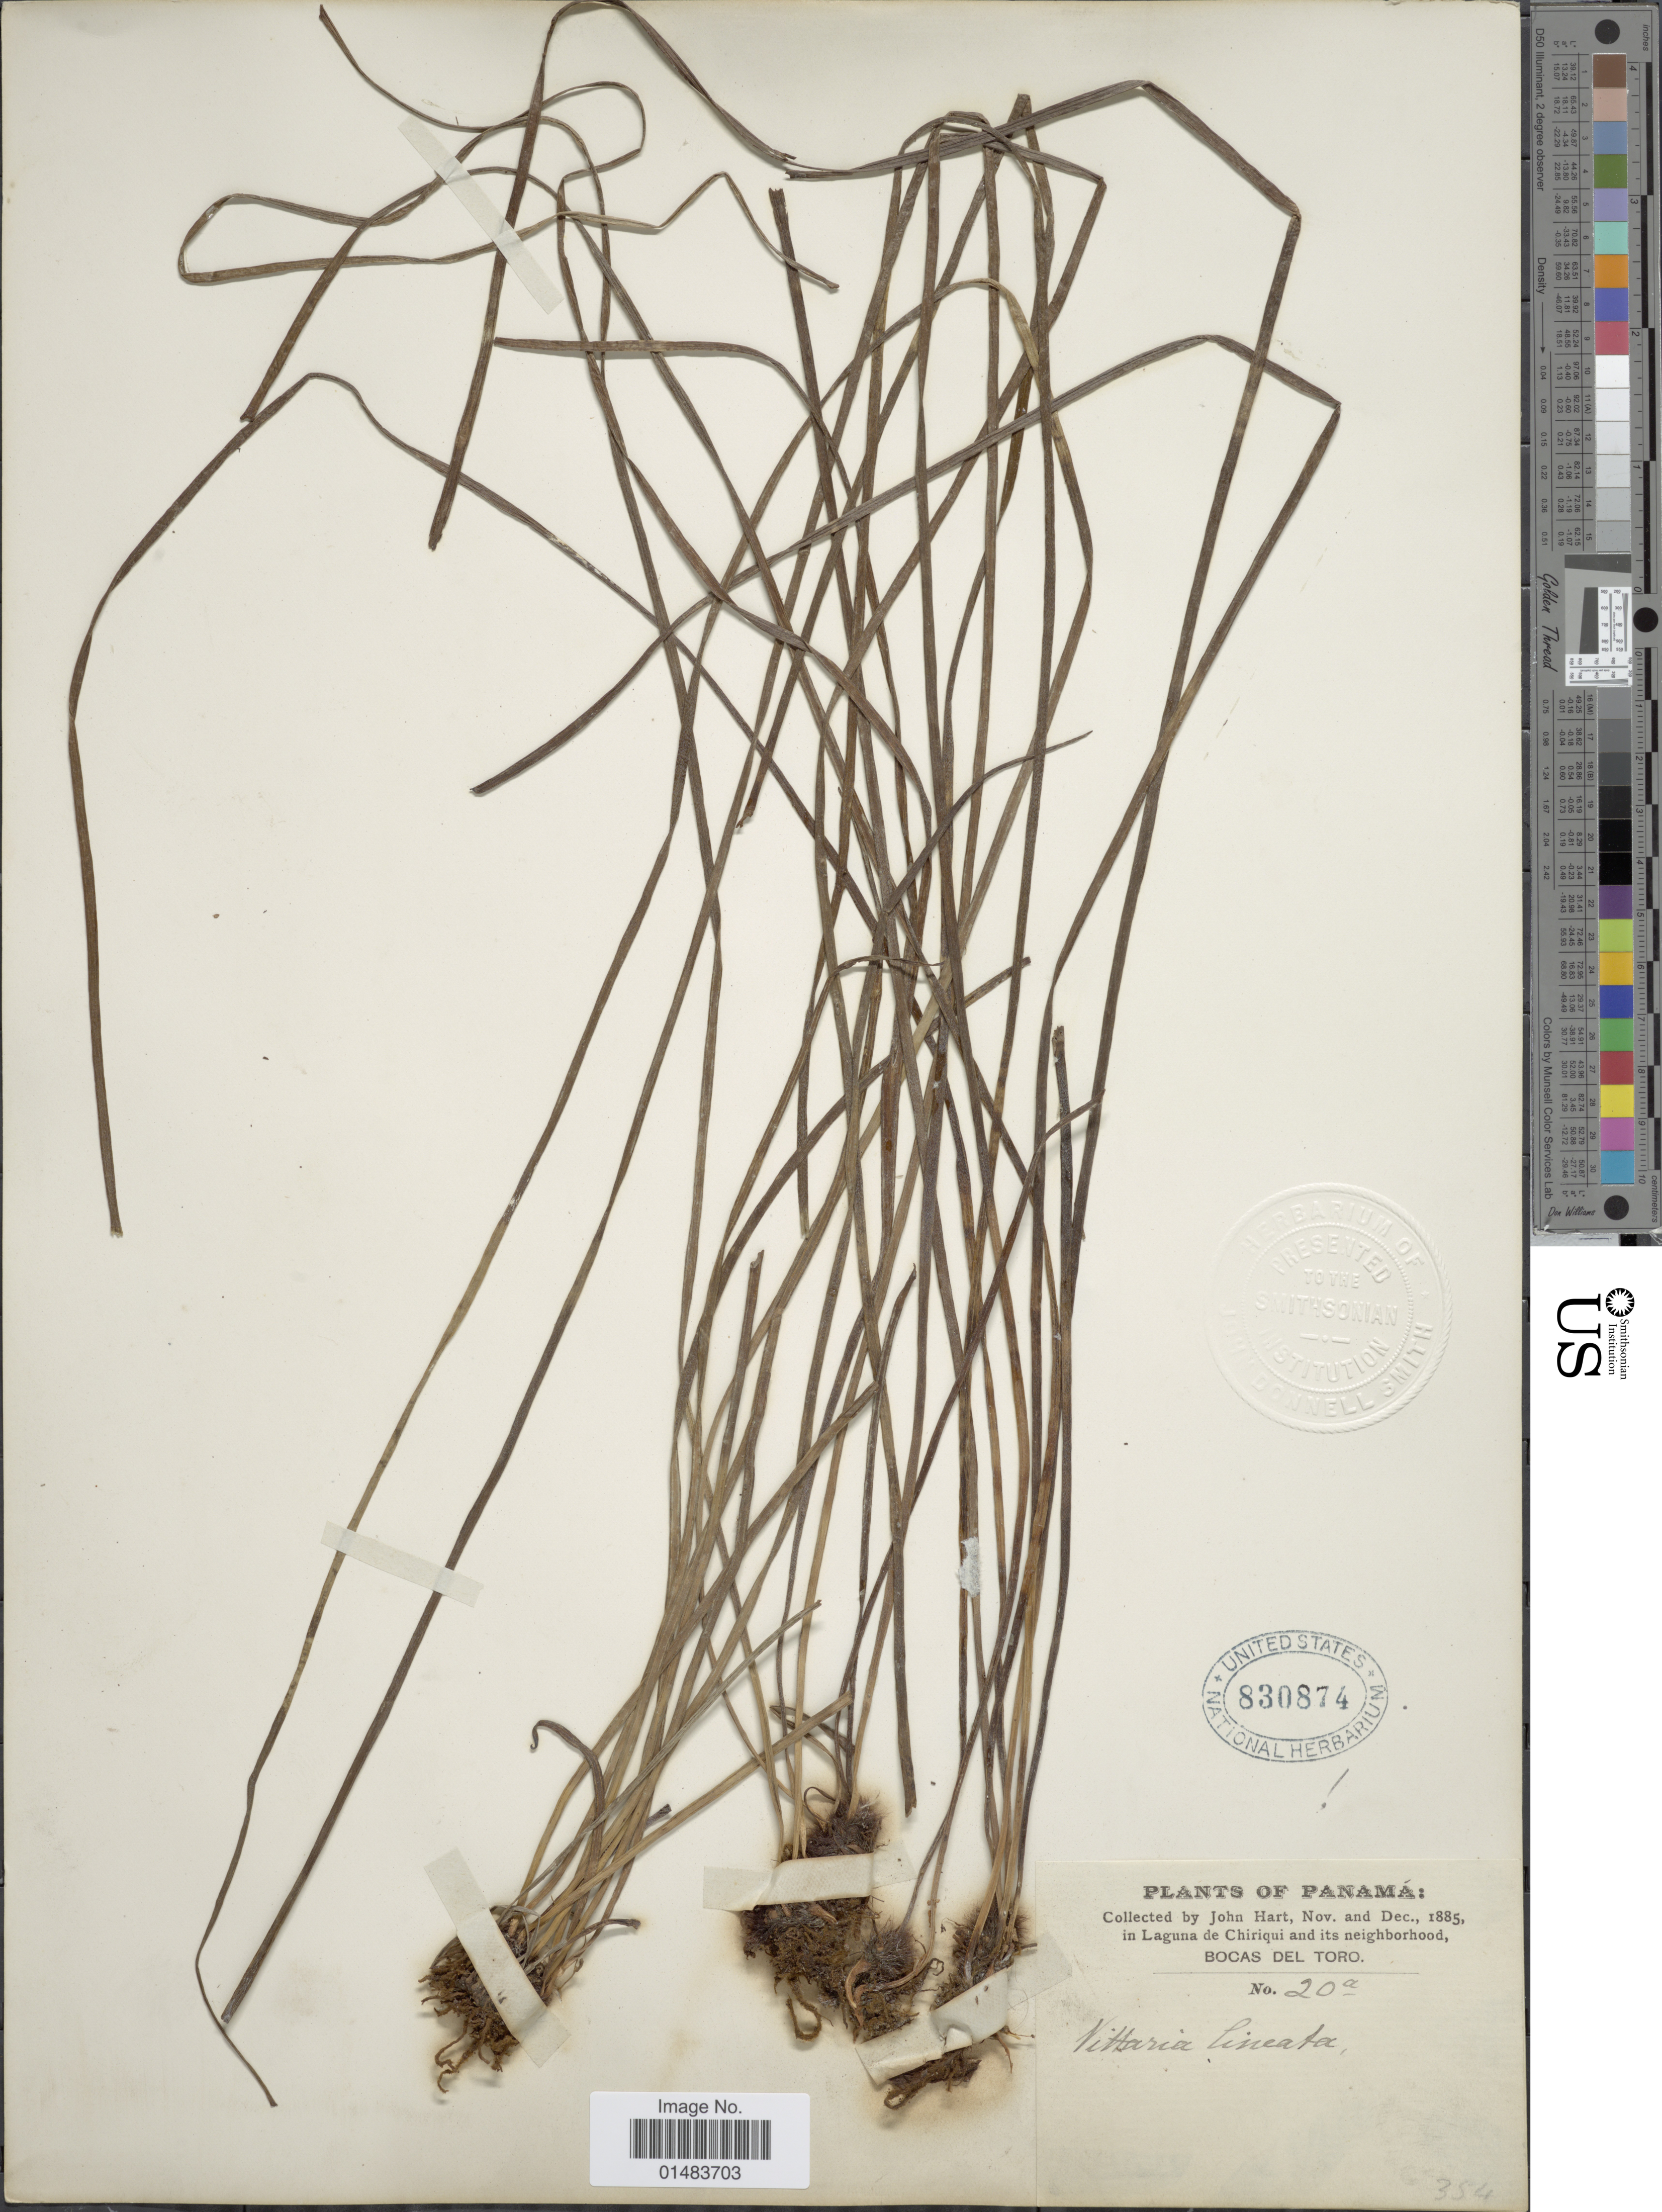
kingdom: Plantae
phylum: Tracheophyta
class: Polypodiopsida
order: Polypodiales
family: Pteridaceae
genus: Vittaria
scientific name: Vittaria lineata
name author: (L.) Sm.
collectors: J. H. Hart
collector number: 20a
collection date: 1885-11/1885-12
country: Panama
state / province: Bocas del Toro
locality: Plants of Panama, in Laguna de Chiriqui and its neigborhood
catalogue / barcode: US 830874